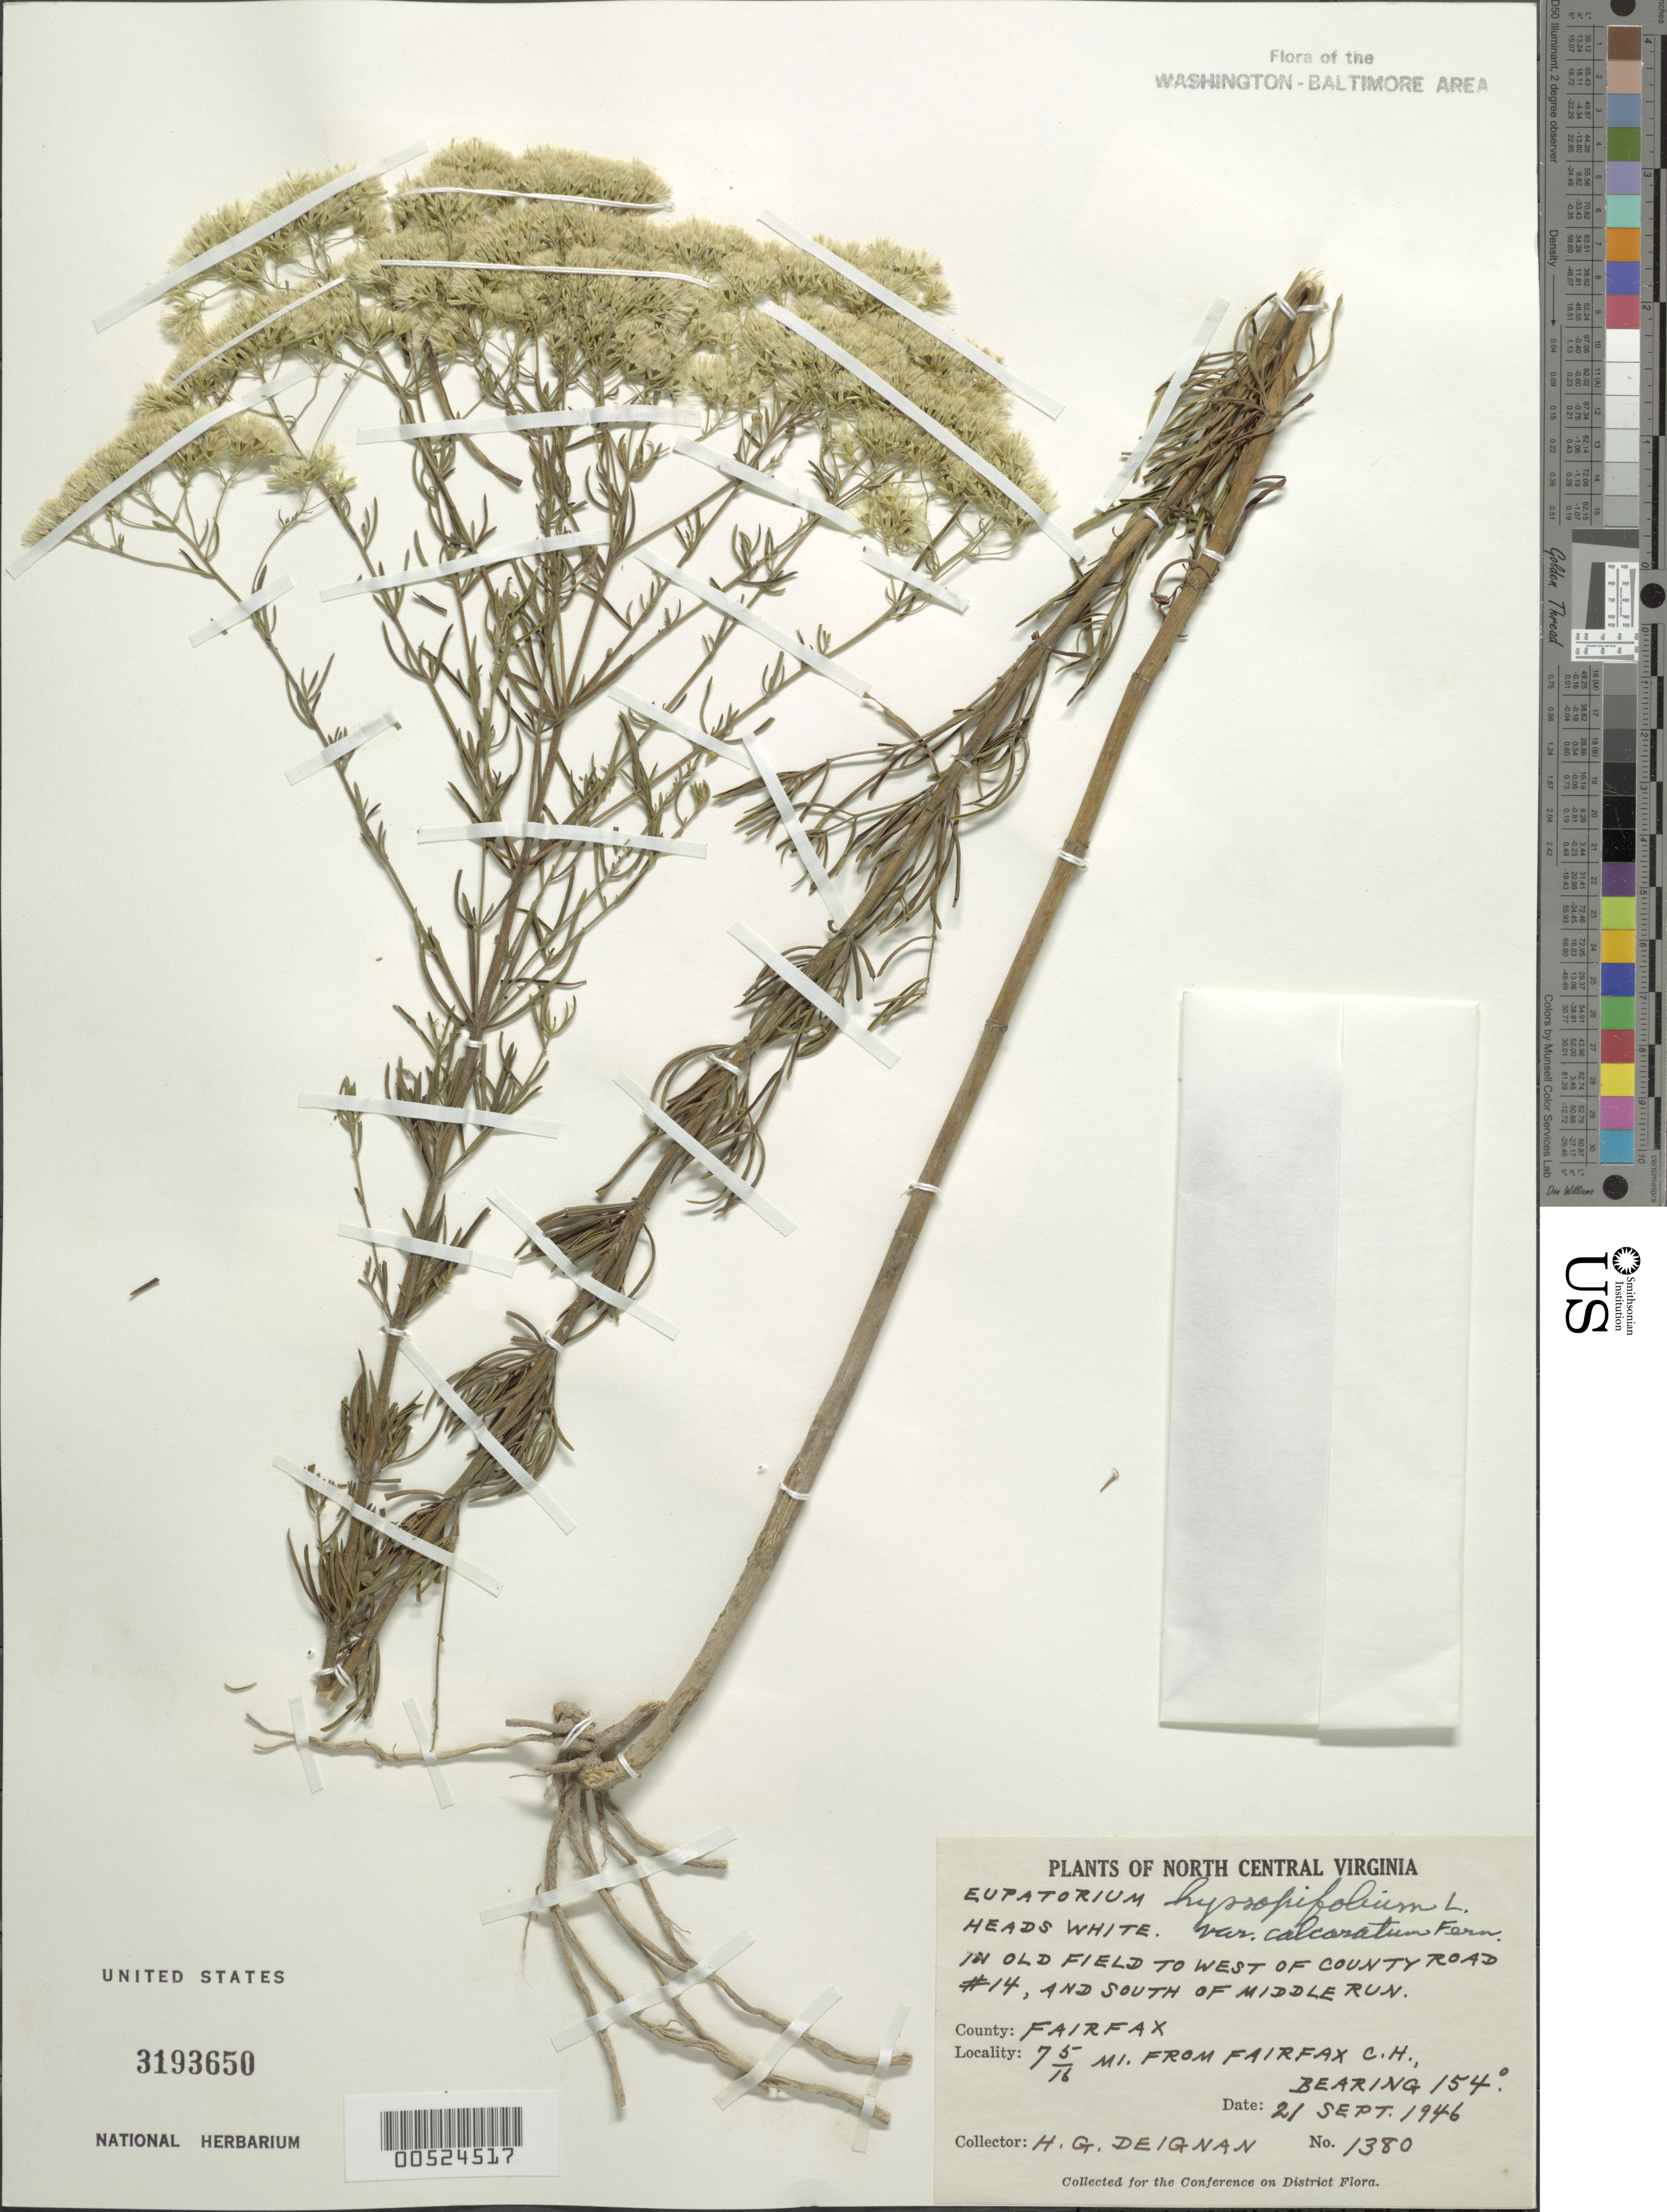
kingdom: Plantae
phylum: Tracheophyta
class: Magnoliopsida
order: Asterales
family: Asteraceae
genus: Eupatorium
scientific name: Eupatorium hyssopifolium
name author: L.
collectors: H. Deignan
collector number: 1380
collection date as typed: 21 Sep 1946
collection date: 1946-09-21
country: United States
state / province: Virginia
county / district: Fairfax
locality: Fairfax Court House, 7.4 mi. from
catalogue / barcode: US 3193650